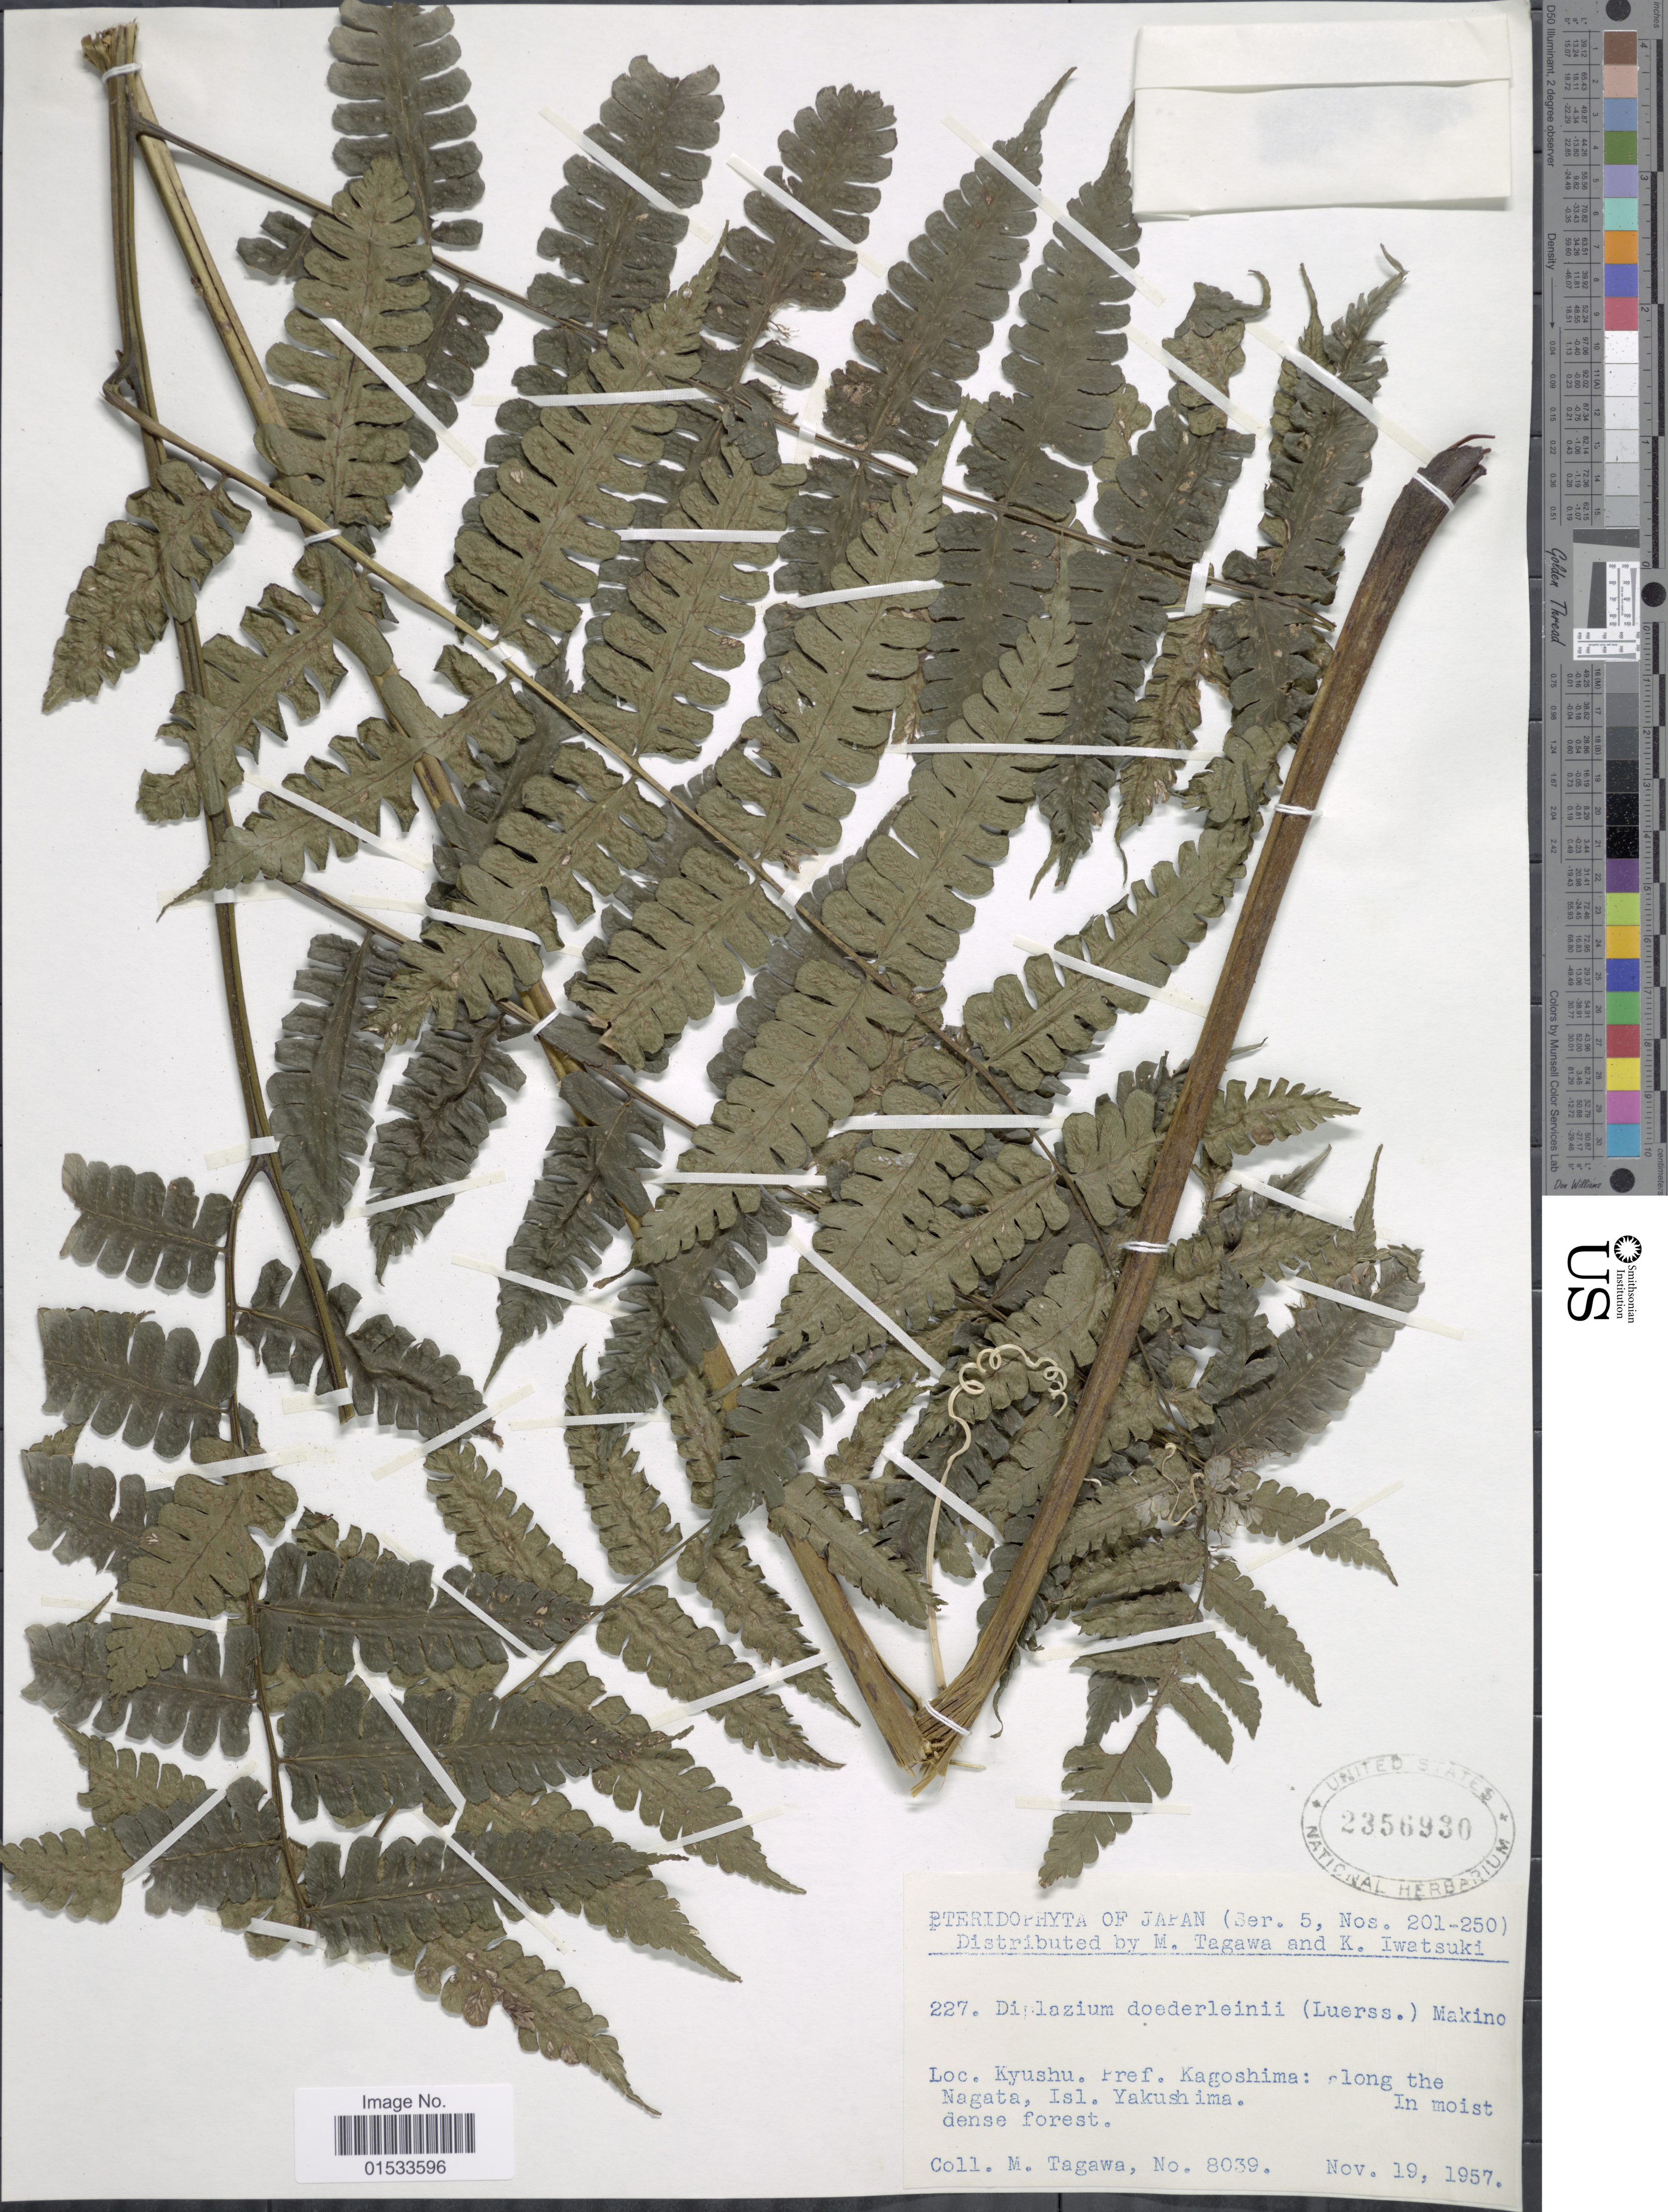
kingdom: Plantae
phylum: Tracheophyta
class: Polypodiopsida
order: Polypodiales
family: Athyriaceae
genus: Diplazium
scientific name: Diplazium doederleinii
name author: (Luerss.) Makino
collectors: M. Tagawa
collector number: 8039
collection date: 1957-11-19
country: Japan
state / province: Kagosima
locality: Kyushu, along the Nagata, Isl. Yakushima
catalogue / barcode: US 2356930